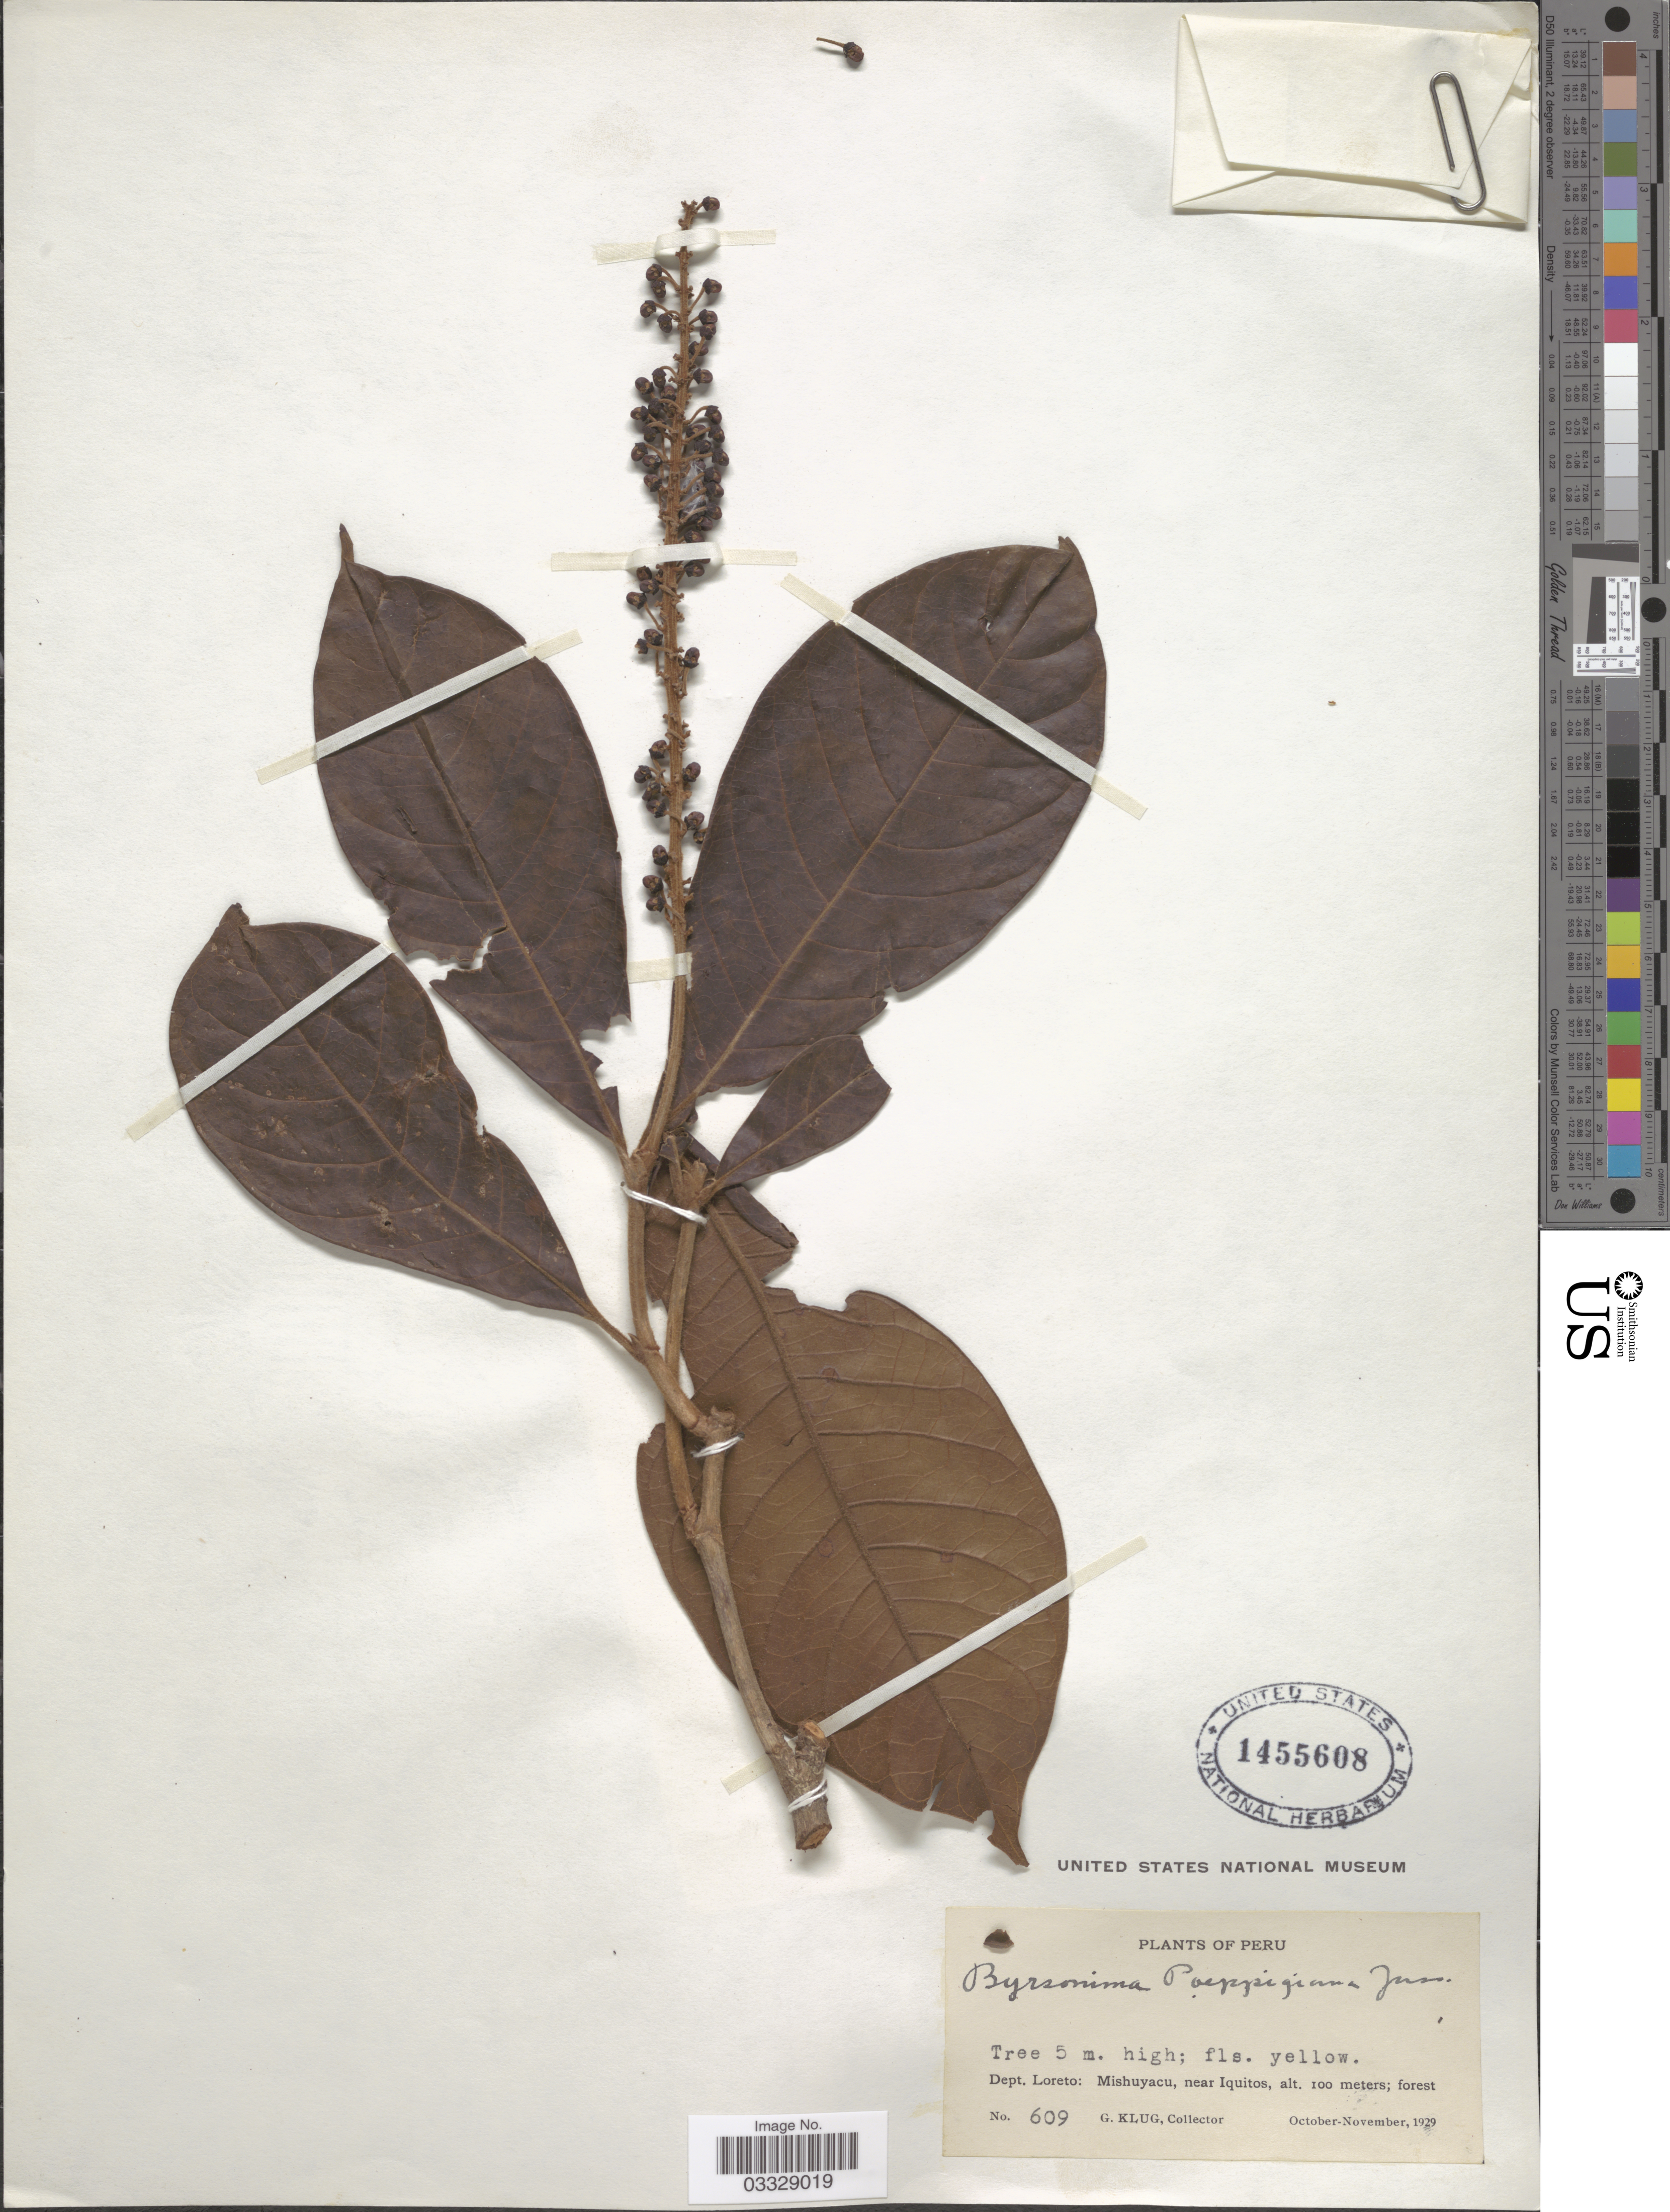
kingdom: Plantae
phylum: Tracheophyta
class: Magnoliopsida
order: Malpighiales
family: Malpighiaceae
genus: Byrsonima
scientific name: Byrsonima poeppigiana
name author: A. Juss.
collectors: G. Klug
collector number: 609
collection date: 1929-10/1929-11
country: Peru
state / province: Loreto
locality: Dep. Loreto: Mishuyacu, near Iquitos.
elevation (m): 100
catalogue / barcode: US 1455608